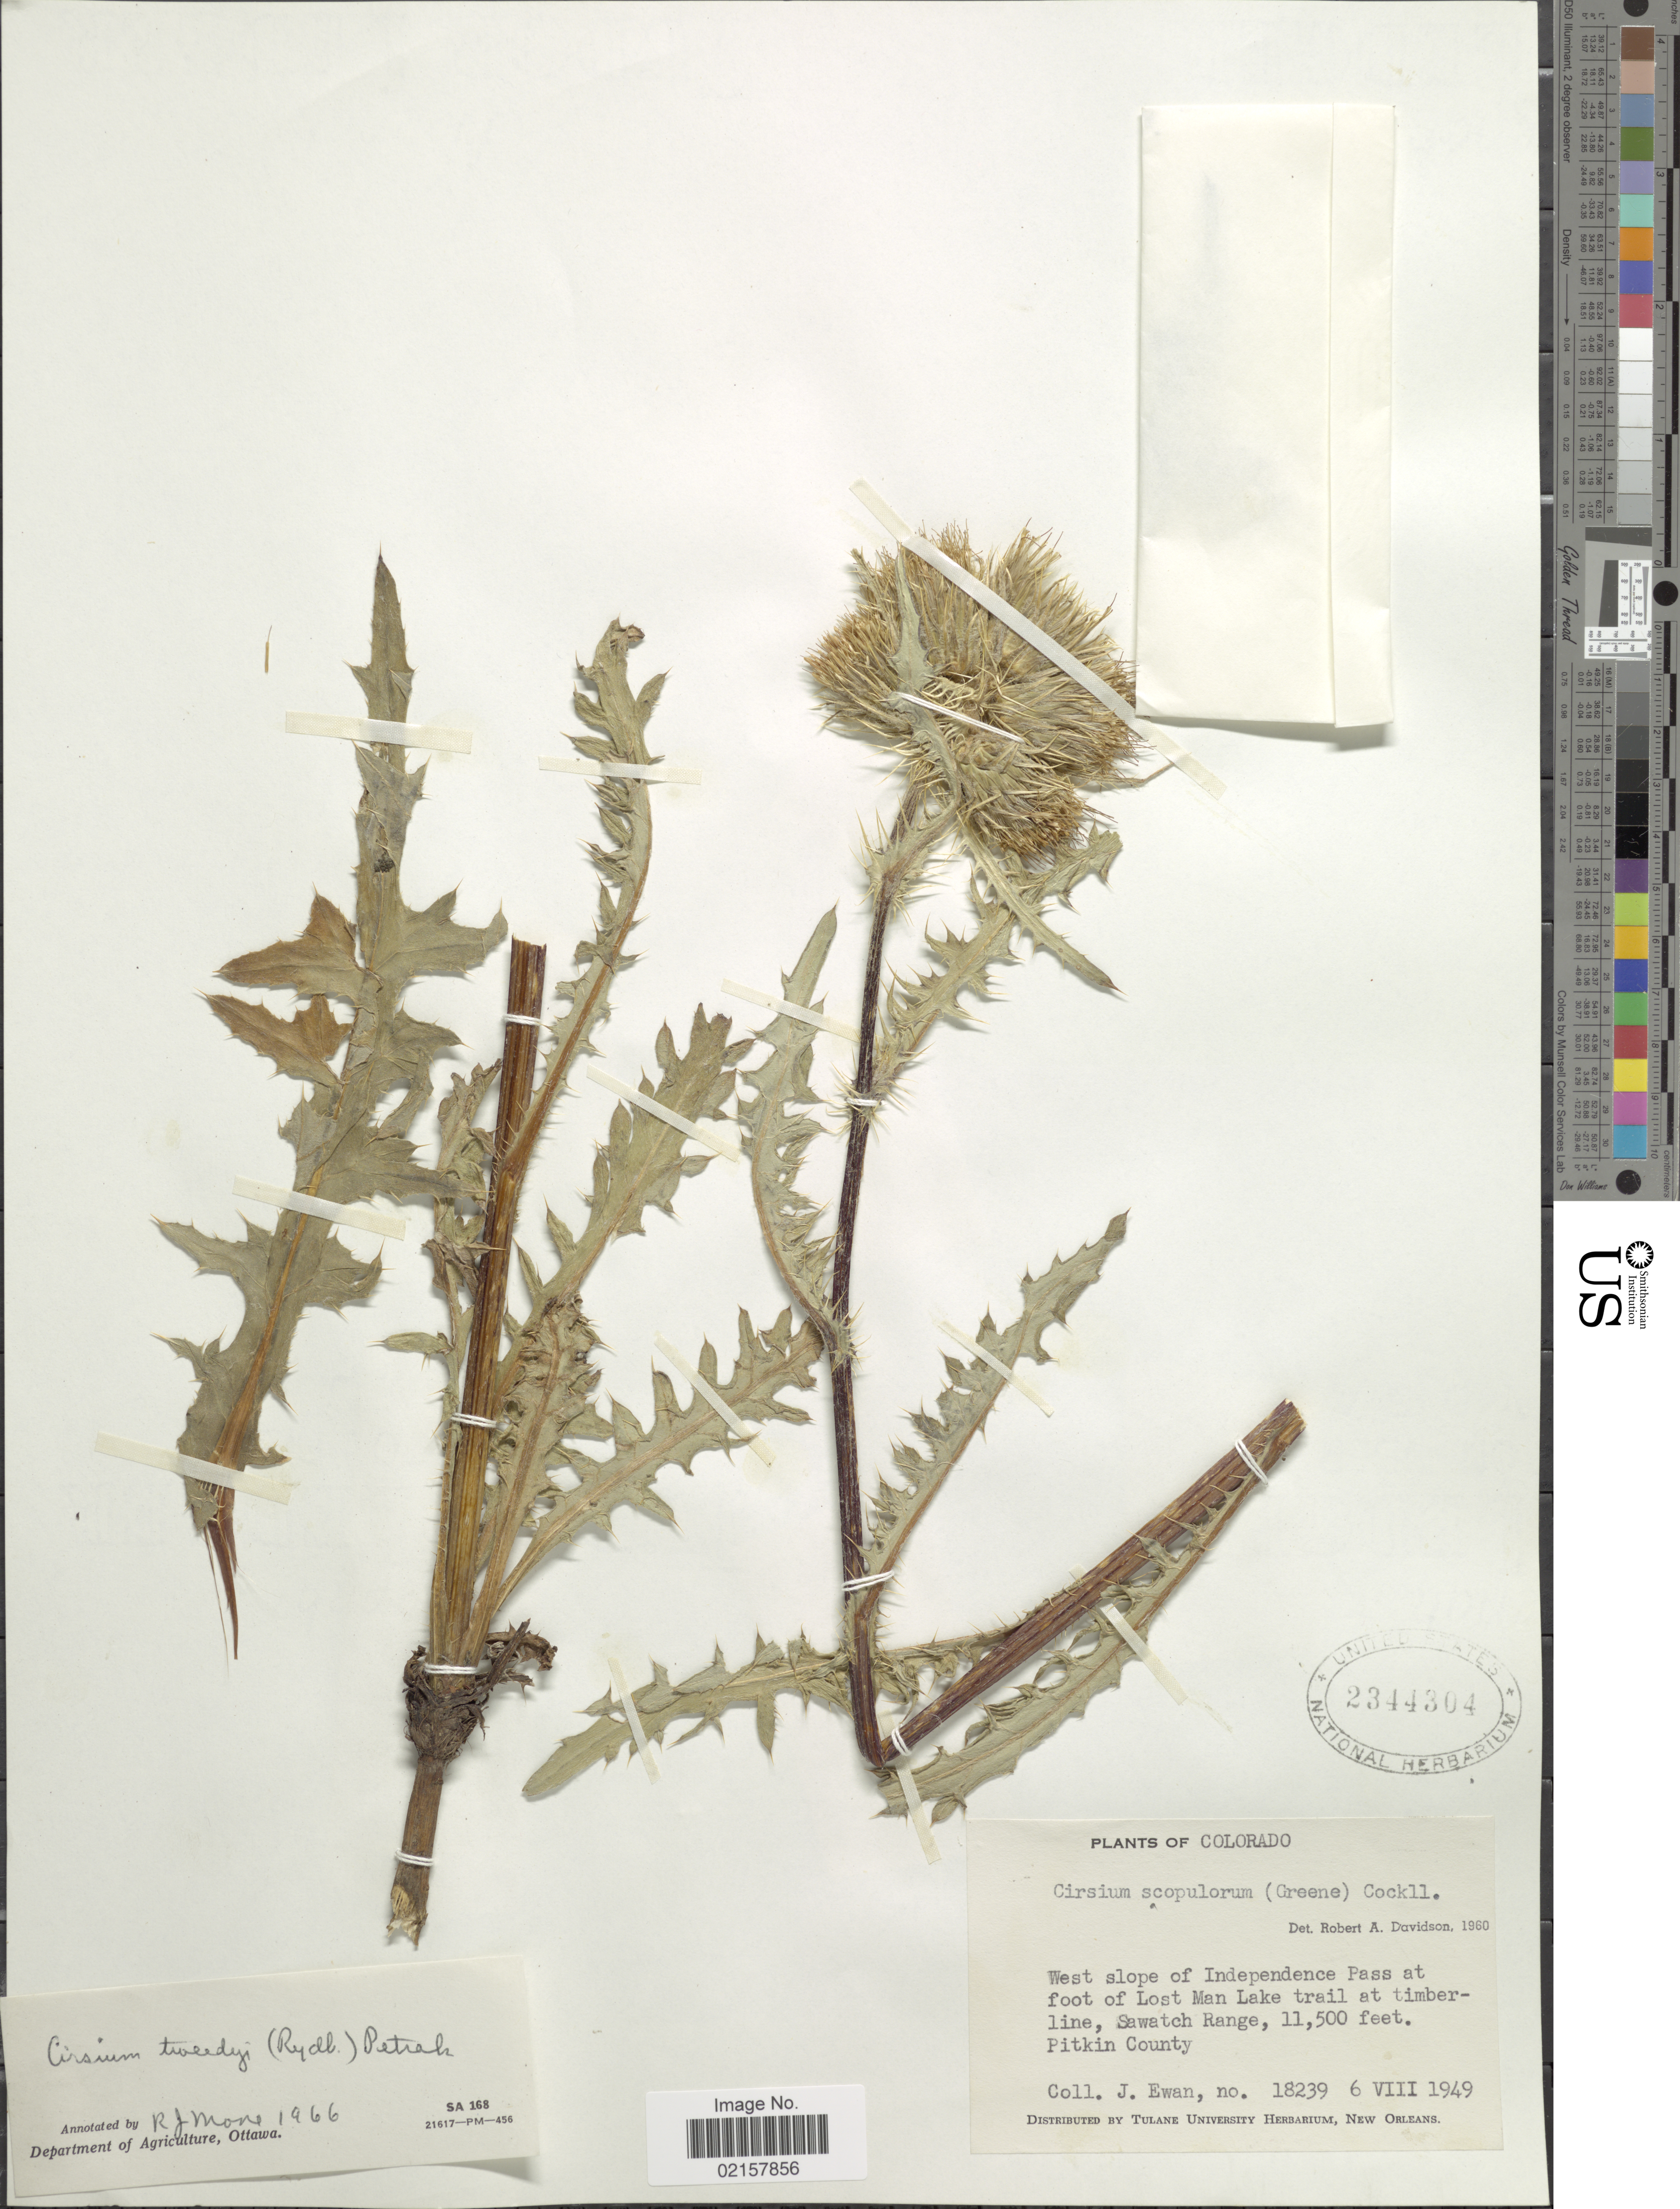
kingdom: Plantae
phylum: Tracheophyta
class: Magnoliopsida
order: Asterales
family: Asteraceae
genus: Cirsium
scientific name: Cirsium eatonii var. murdockii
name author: S.L. Welsh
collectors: J. A. Ewan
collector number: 18239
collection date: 1949-08-06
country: United States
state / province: Colorado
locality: West slope of Independence Pass at foot of Lost Man Lake trail at timberline, Sawatch Range, Pitkin County.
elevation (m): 3505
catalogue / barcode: US 2344304